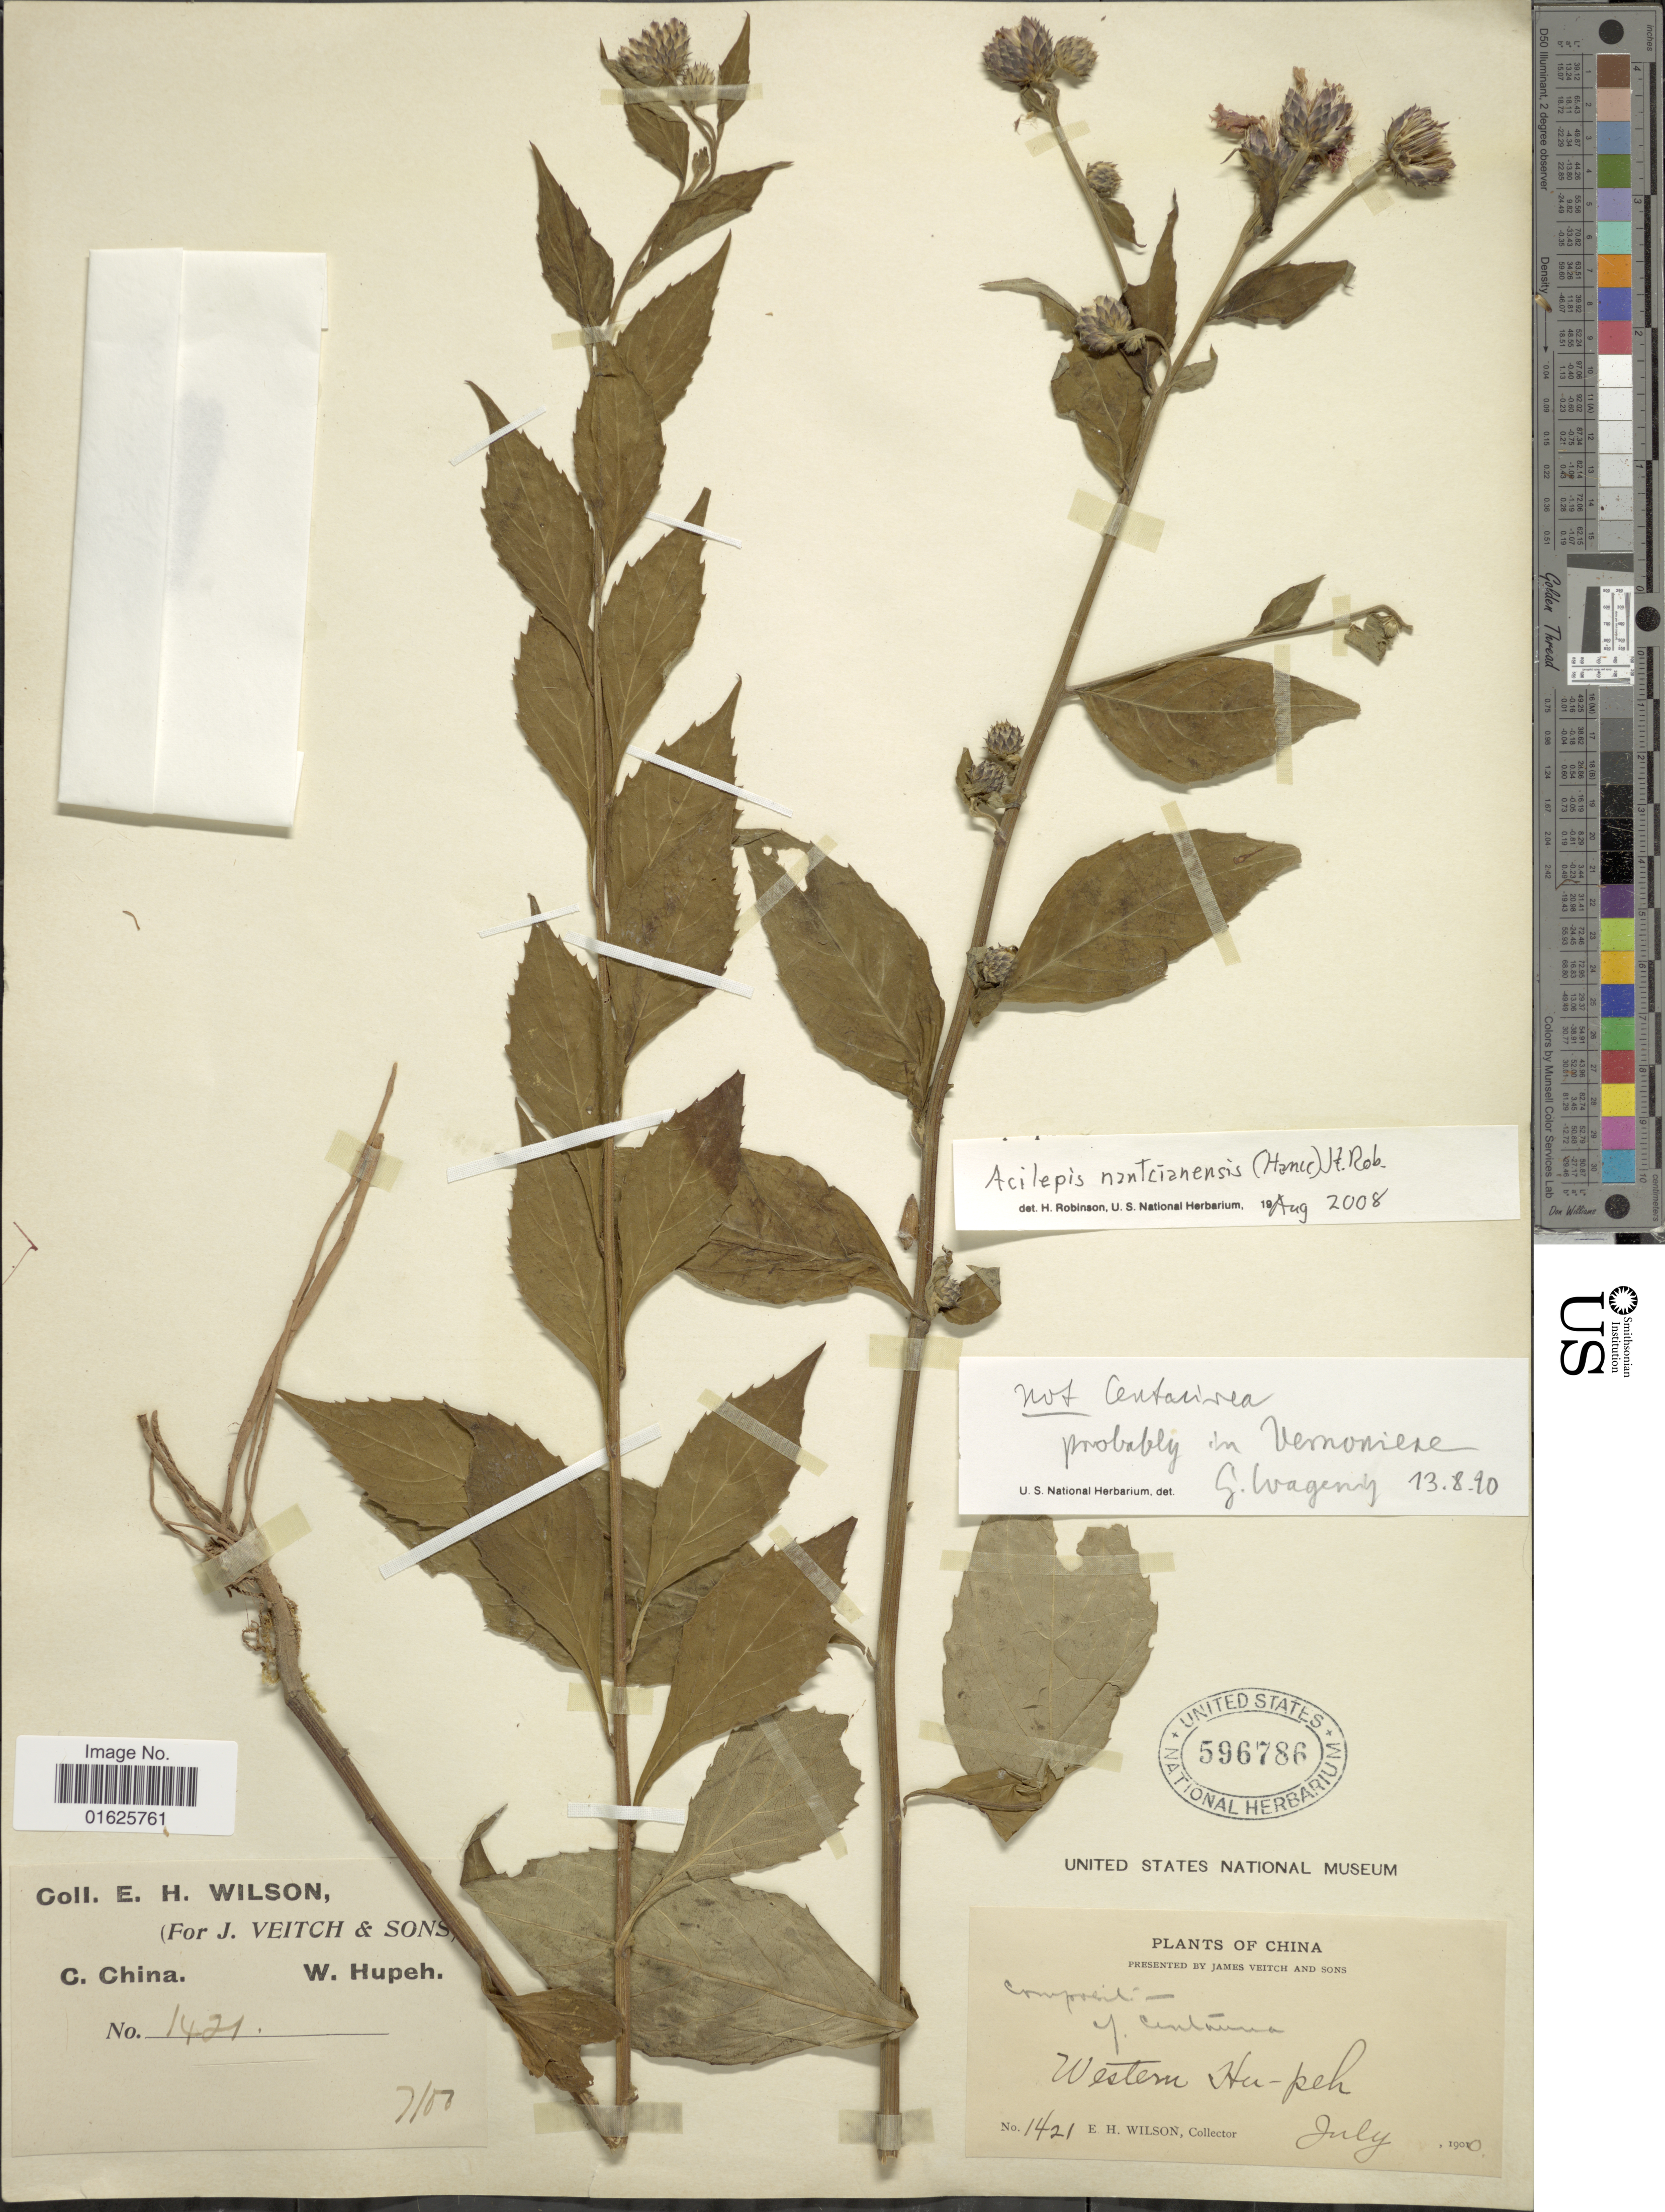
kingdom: Plantae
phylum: Tracheophyta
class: Magnoliopsida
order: Asterales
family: Asteraceae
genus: Acilepis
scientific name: Acilepis nantcianensis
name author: (Pamp.) H. Rob.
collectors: E. Wilson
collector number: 1421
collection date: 1900-07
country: China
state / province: Hubei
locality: Western Hupeh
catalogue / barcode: US 596786